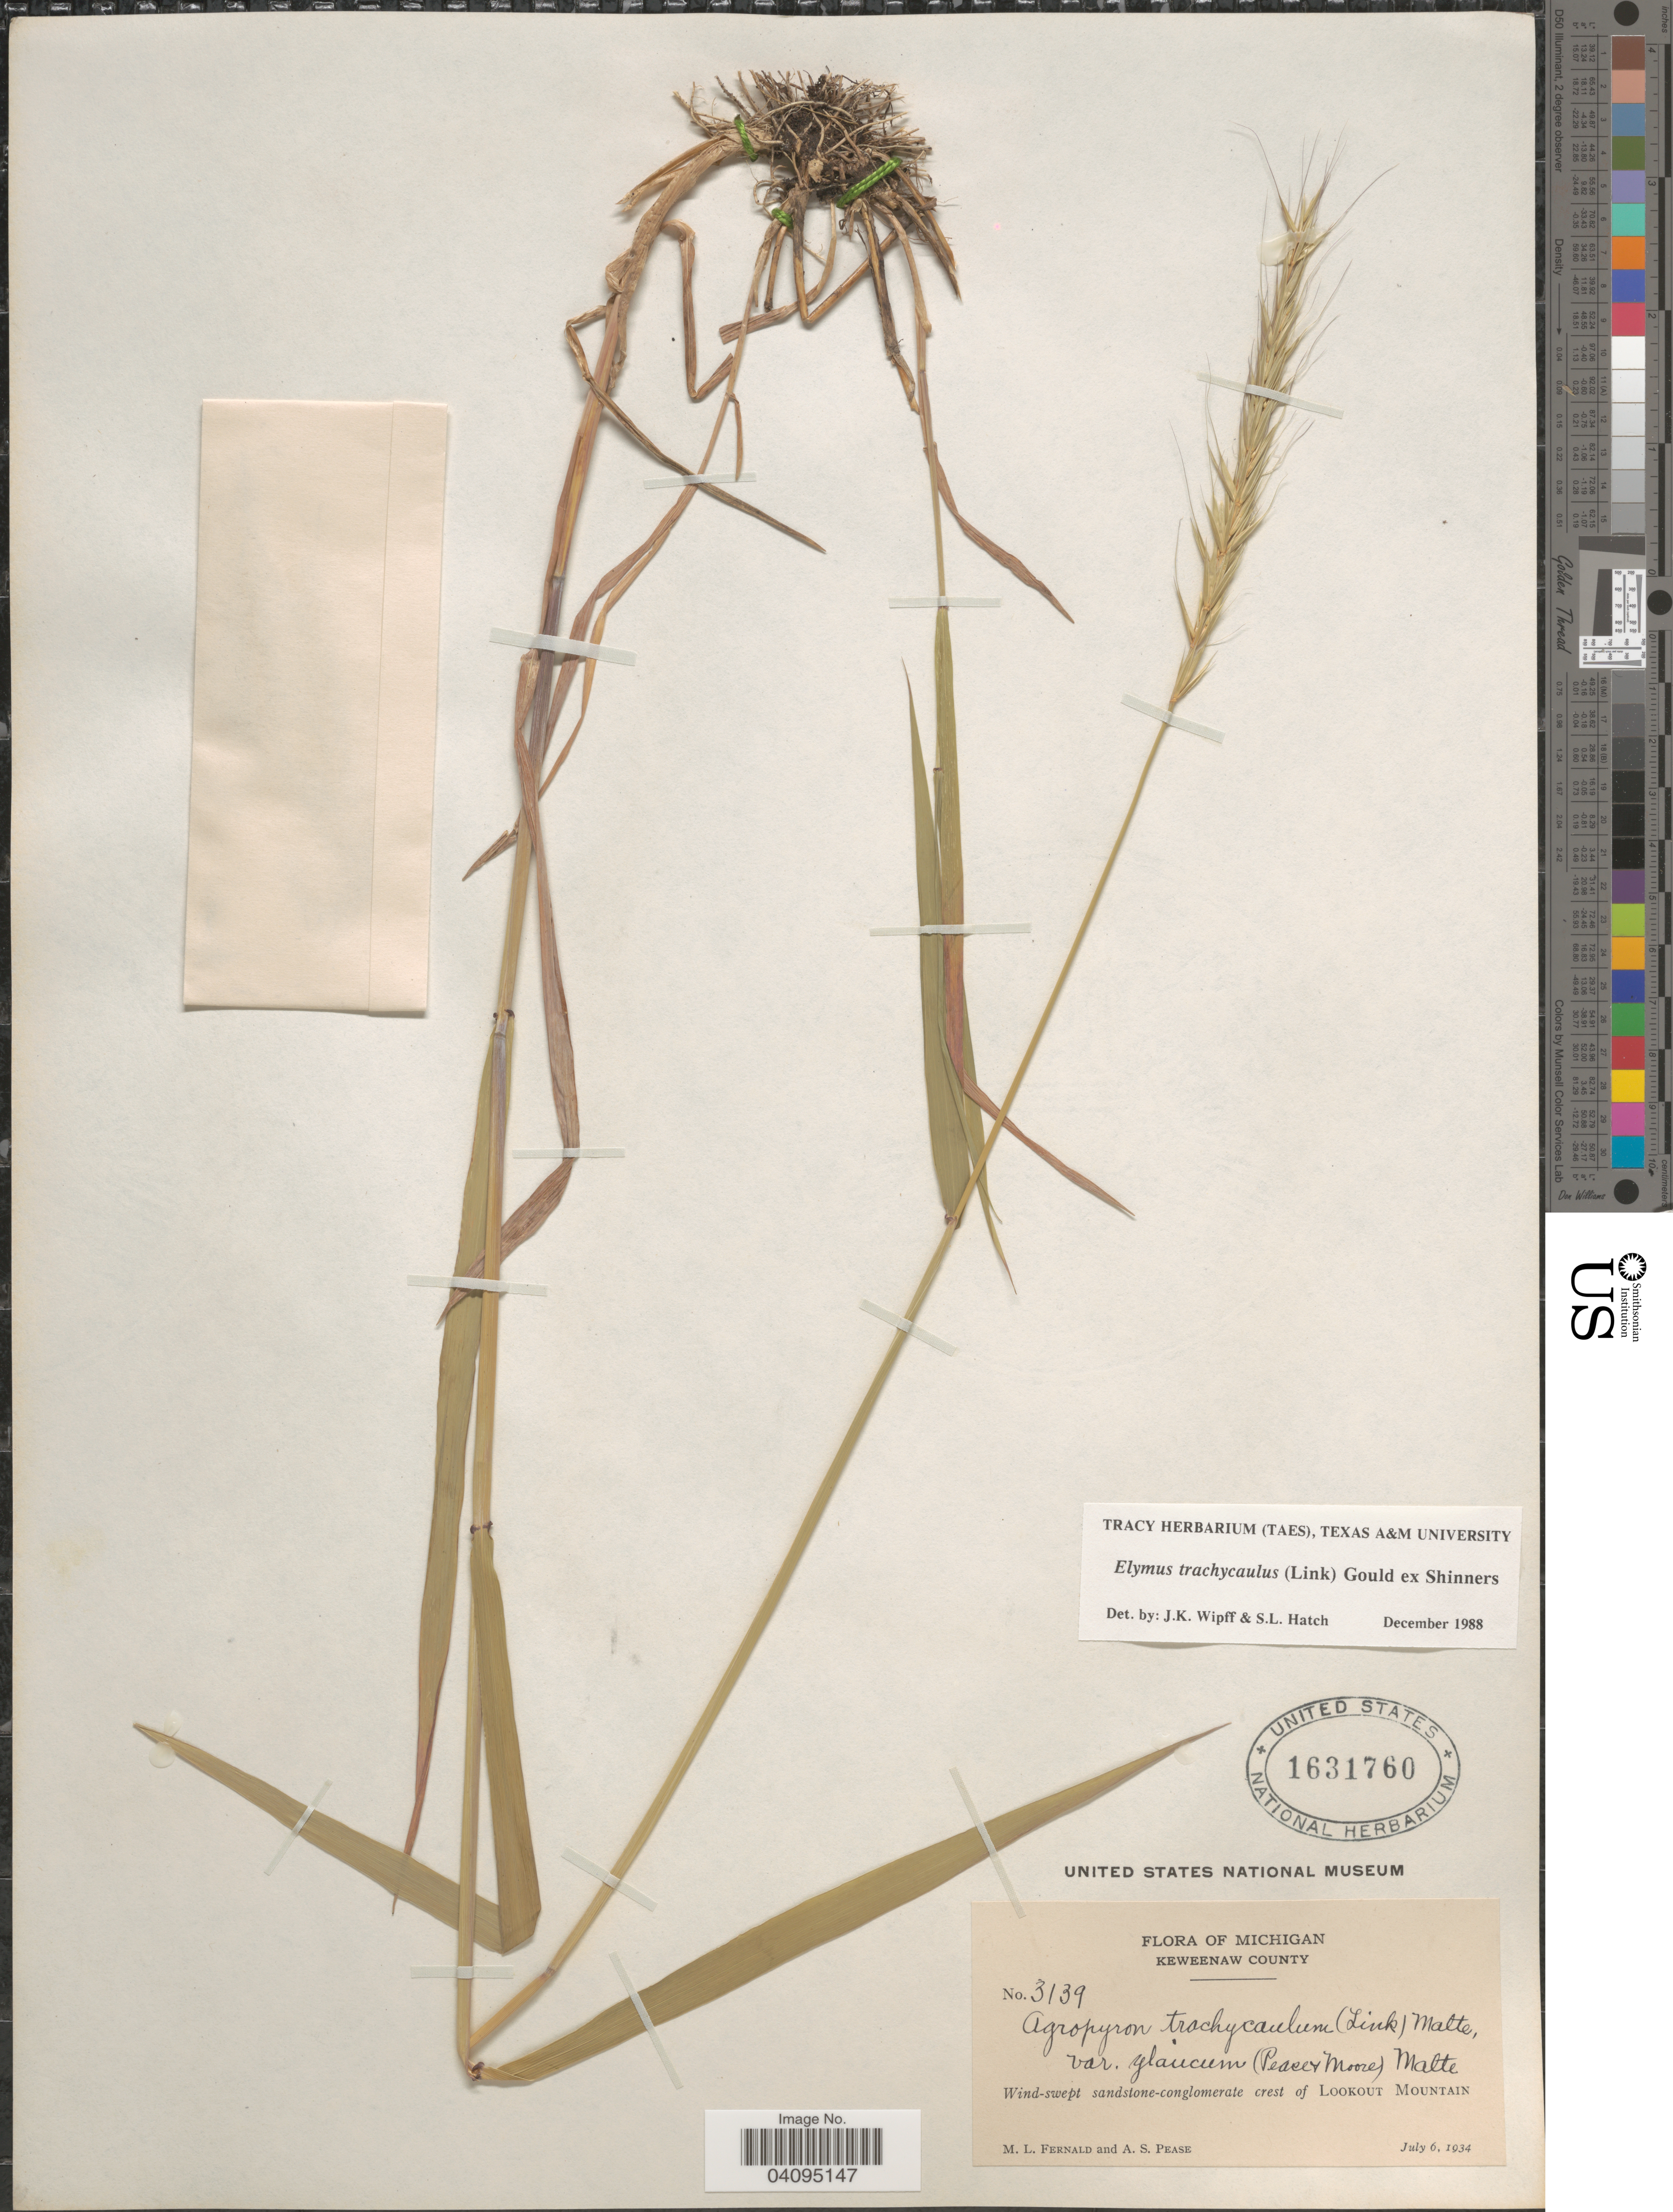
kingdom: Plantae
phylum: Tracheophyta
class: Liliopsida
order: Poales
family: Poaceae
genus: Elymus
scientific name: Elymus trachycaulus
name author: (Link) Gould ex Shinners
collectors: M. L. Fernald & A. S. Pease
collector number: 3139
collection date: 1934-07-06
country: United States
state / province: Michigan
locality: Keweenaw County. Wind-swept sandstone-conglomerate crest of Lookout Mountain.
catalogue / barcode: US 1631760